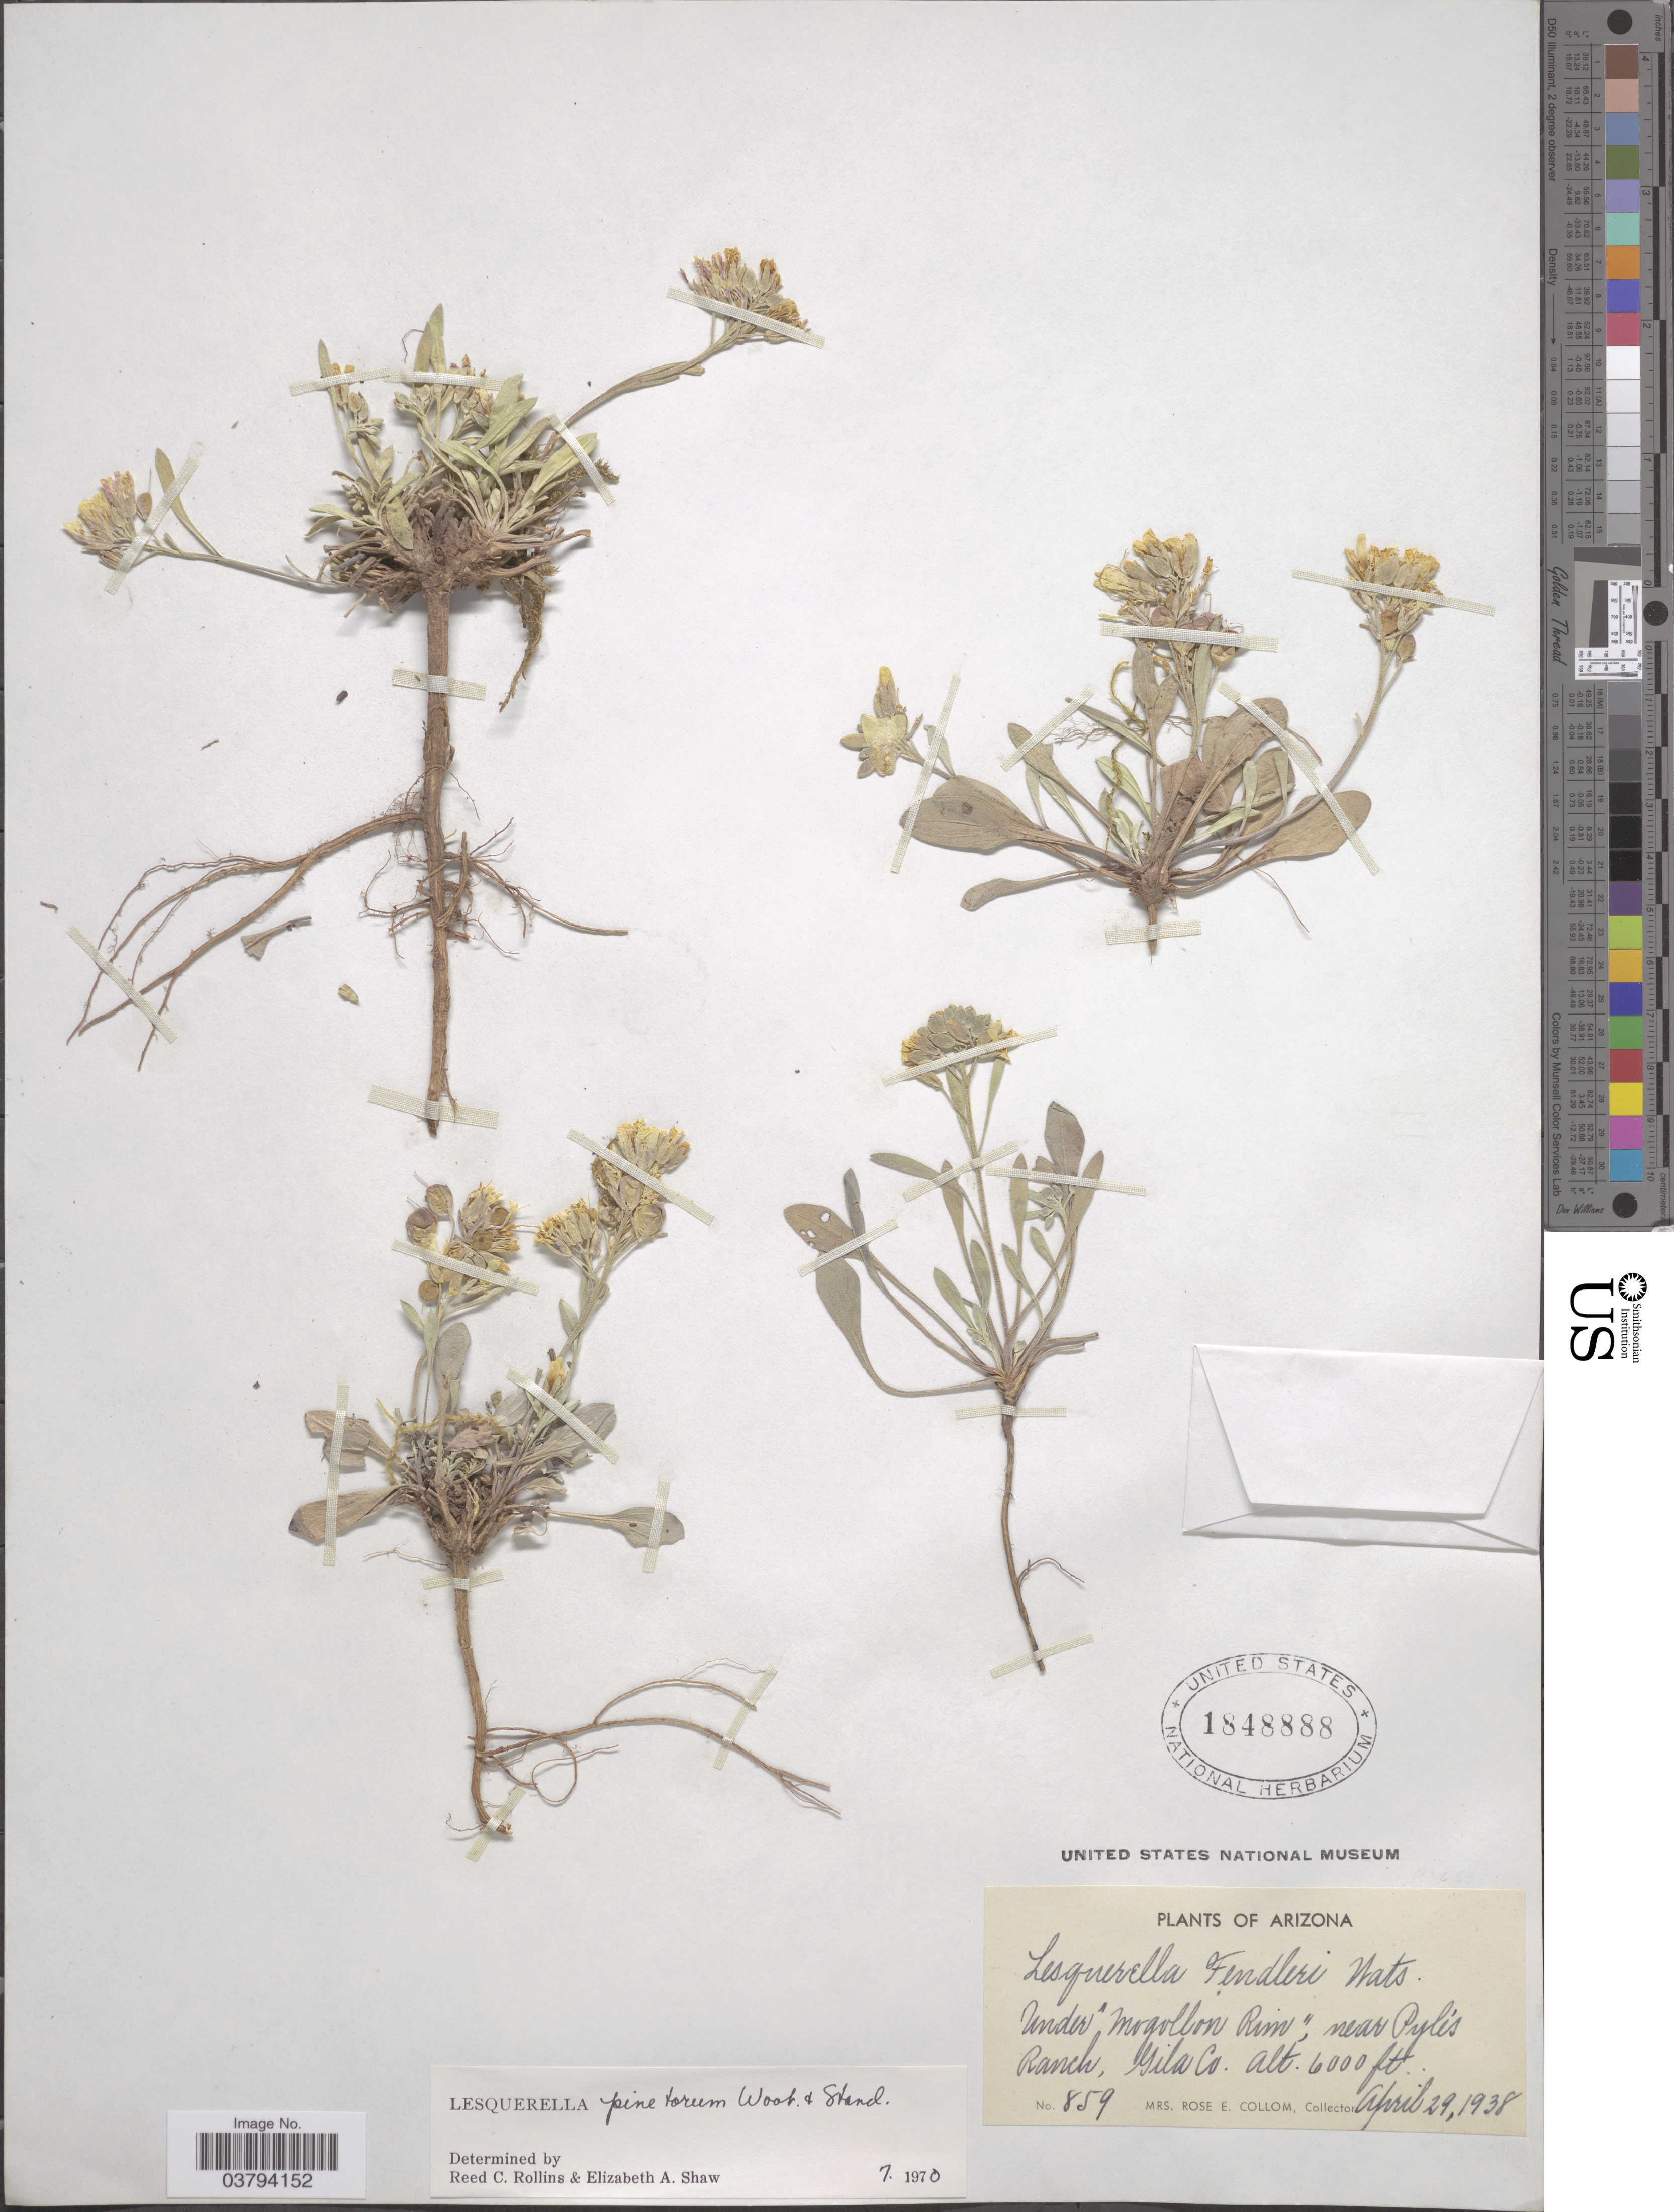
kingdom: Plantae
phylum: Tracheophyta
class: Magnoliopsida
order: Brassicales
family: Brassicaceae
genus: Lesquerella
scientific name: Lesquerella pinetorum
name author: Wooton & Standl.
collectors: R. E. Collom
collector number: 859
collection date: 1938-04-29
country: United States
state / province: Arizona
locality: Under "Mogollon Rim", near Pylès Ranch, Gila Co.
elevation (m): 1829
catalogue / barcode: US 1848888